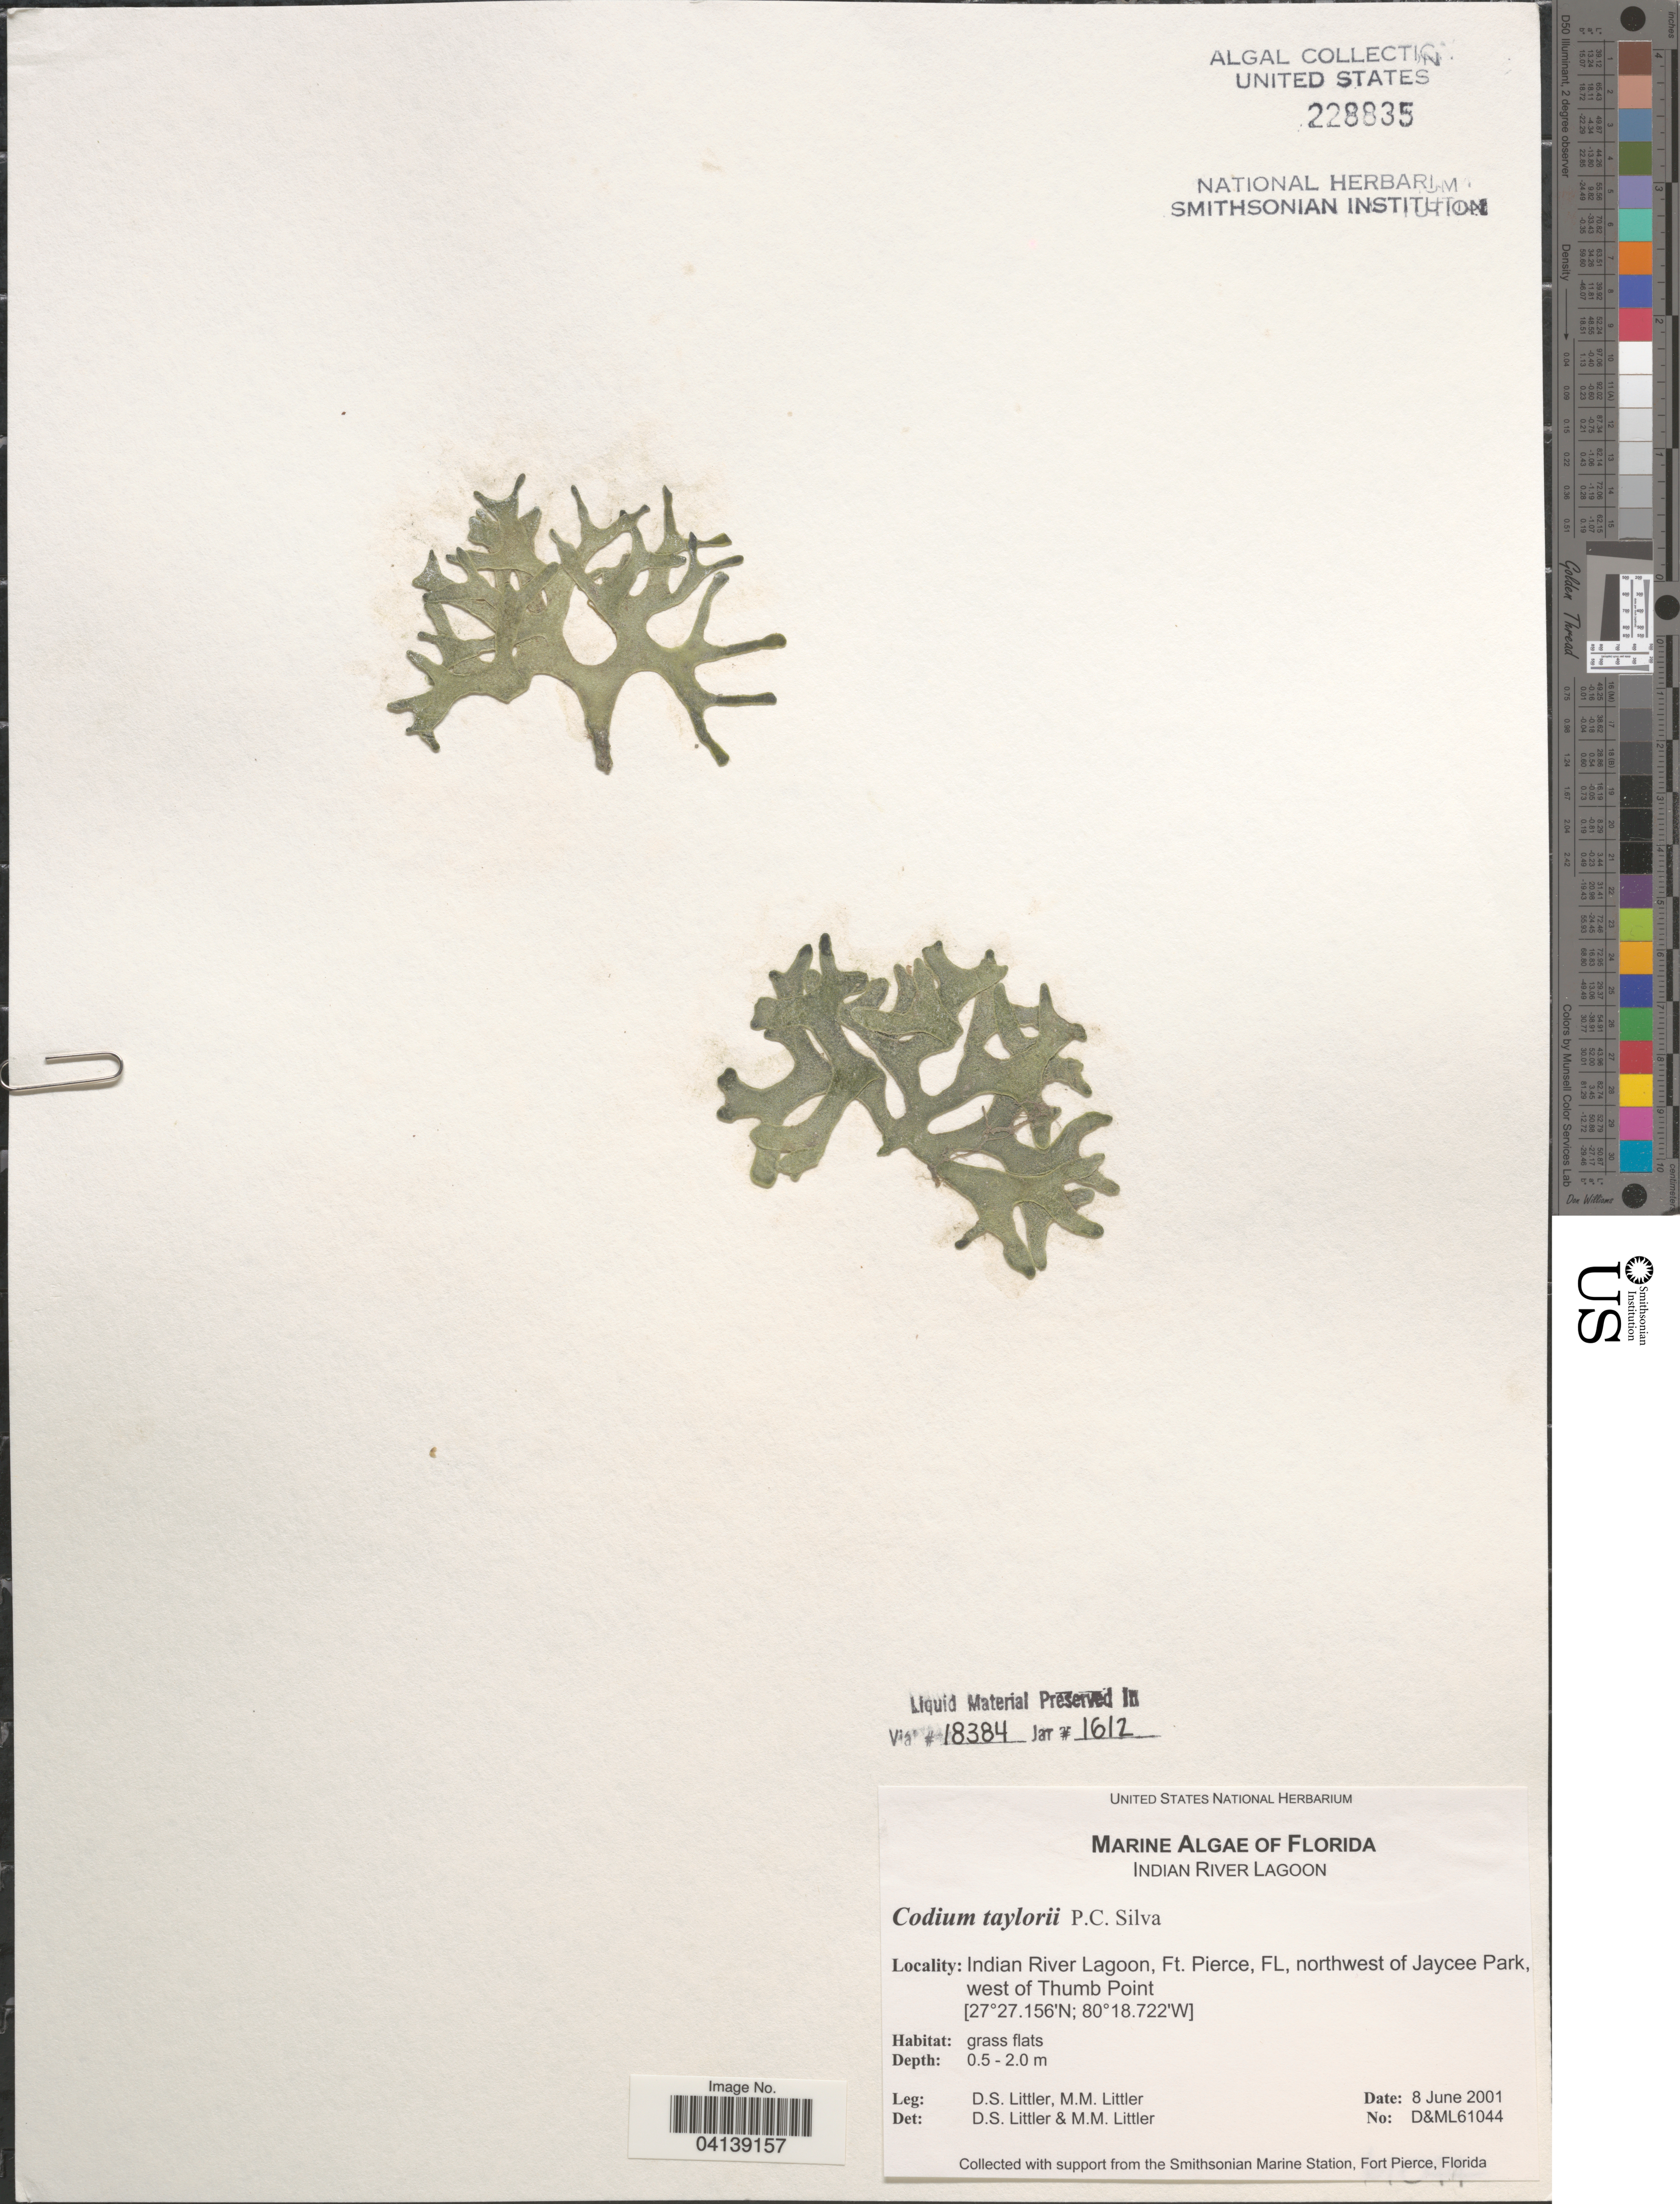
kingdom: Plantae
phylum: Chlorophyta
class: Ulvophyceae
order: Bryopsidales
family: Codiaceae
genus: Codium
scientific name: Codium taylorii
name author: P.C. Silva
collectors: D. S. Littler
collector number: D&ML61044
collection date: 2001-06-08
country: United States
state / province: Florida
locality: Indian River Lagoon, Ft. Pierce, northwest of Jaycee Park, west of Thumb Point.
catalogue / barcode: US 228835